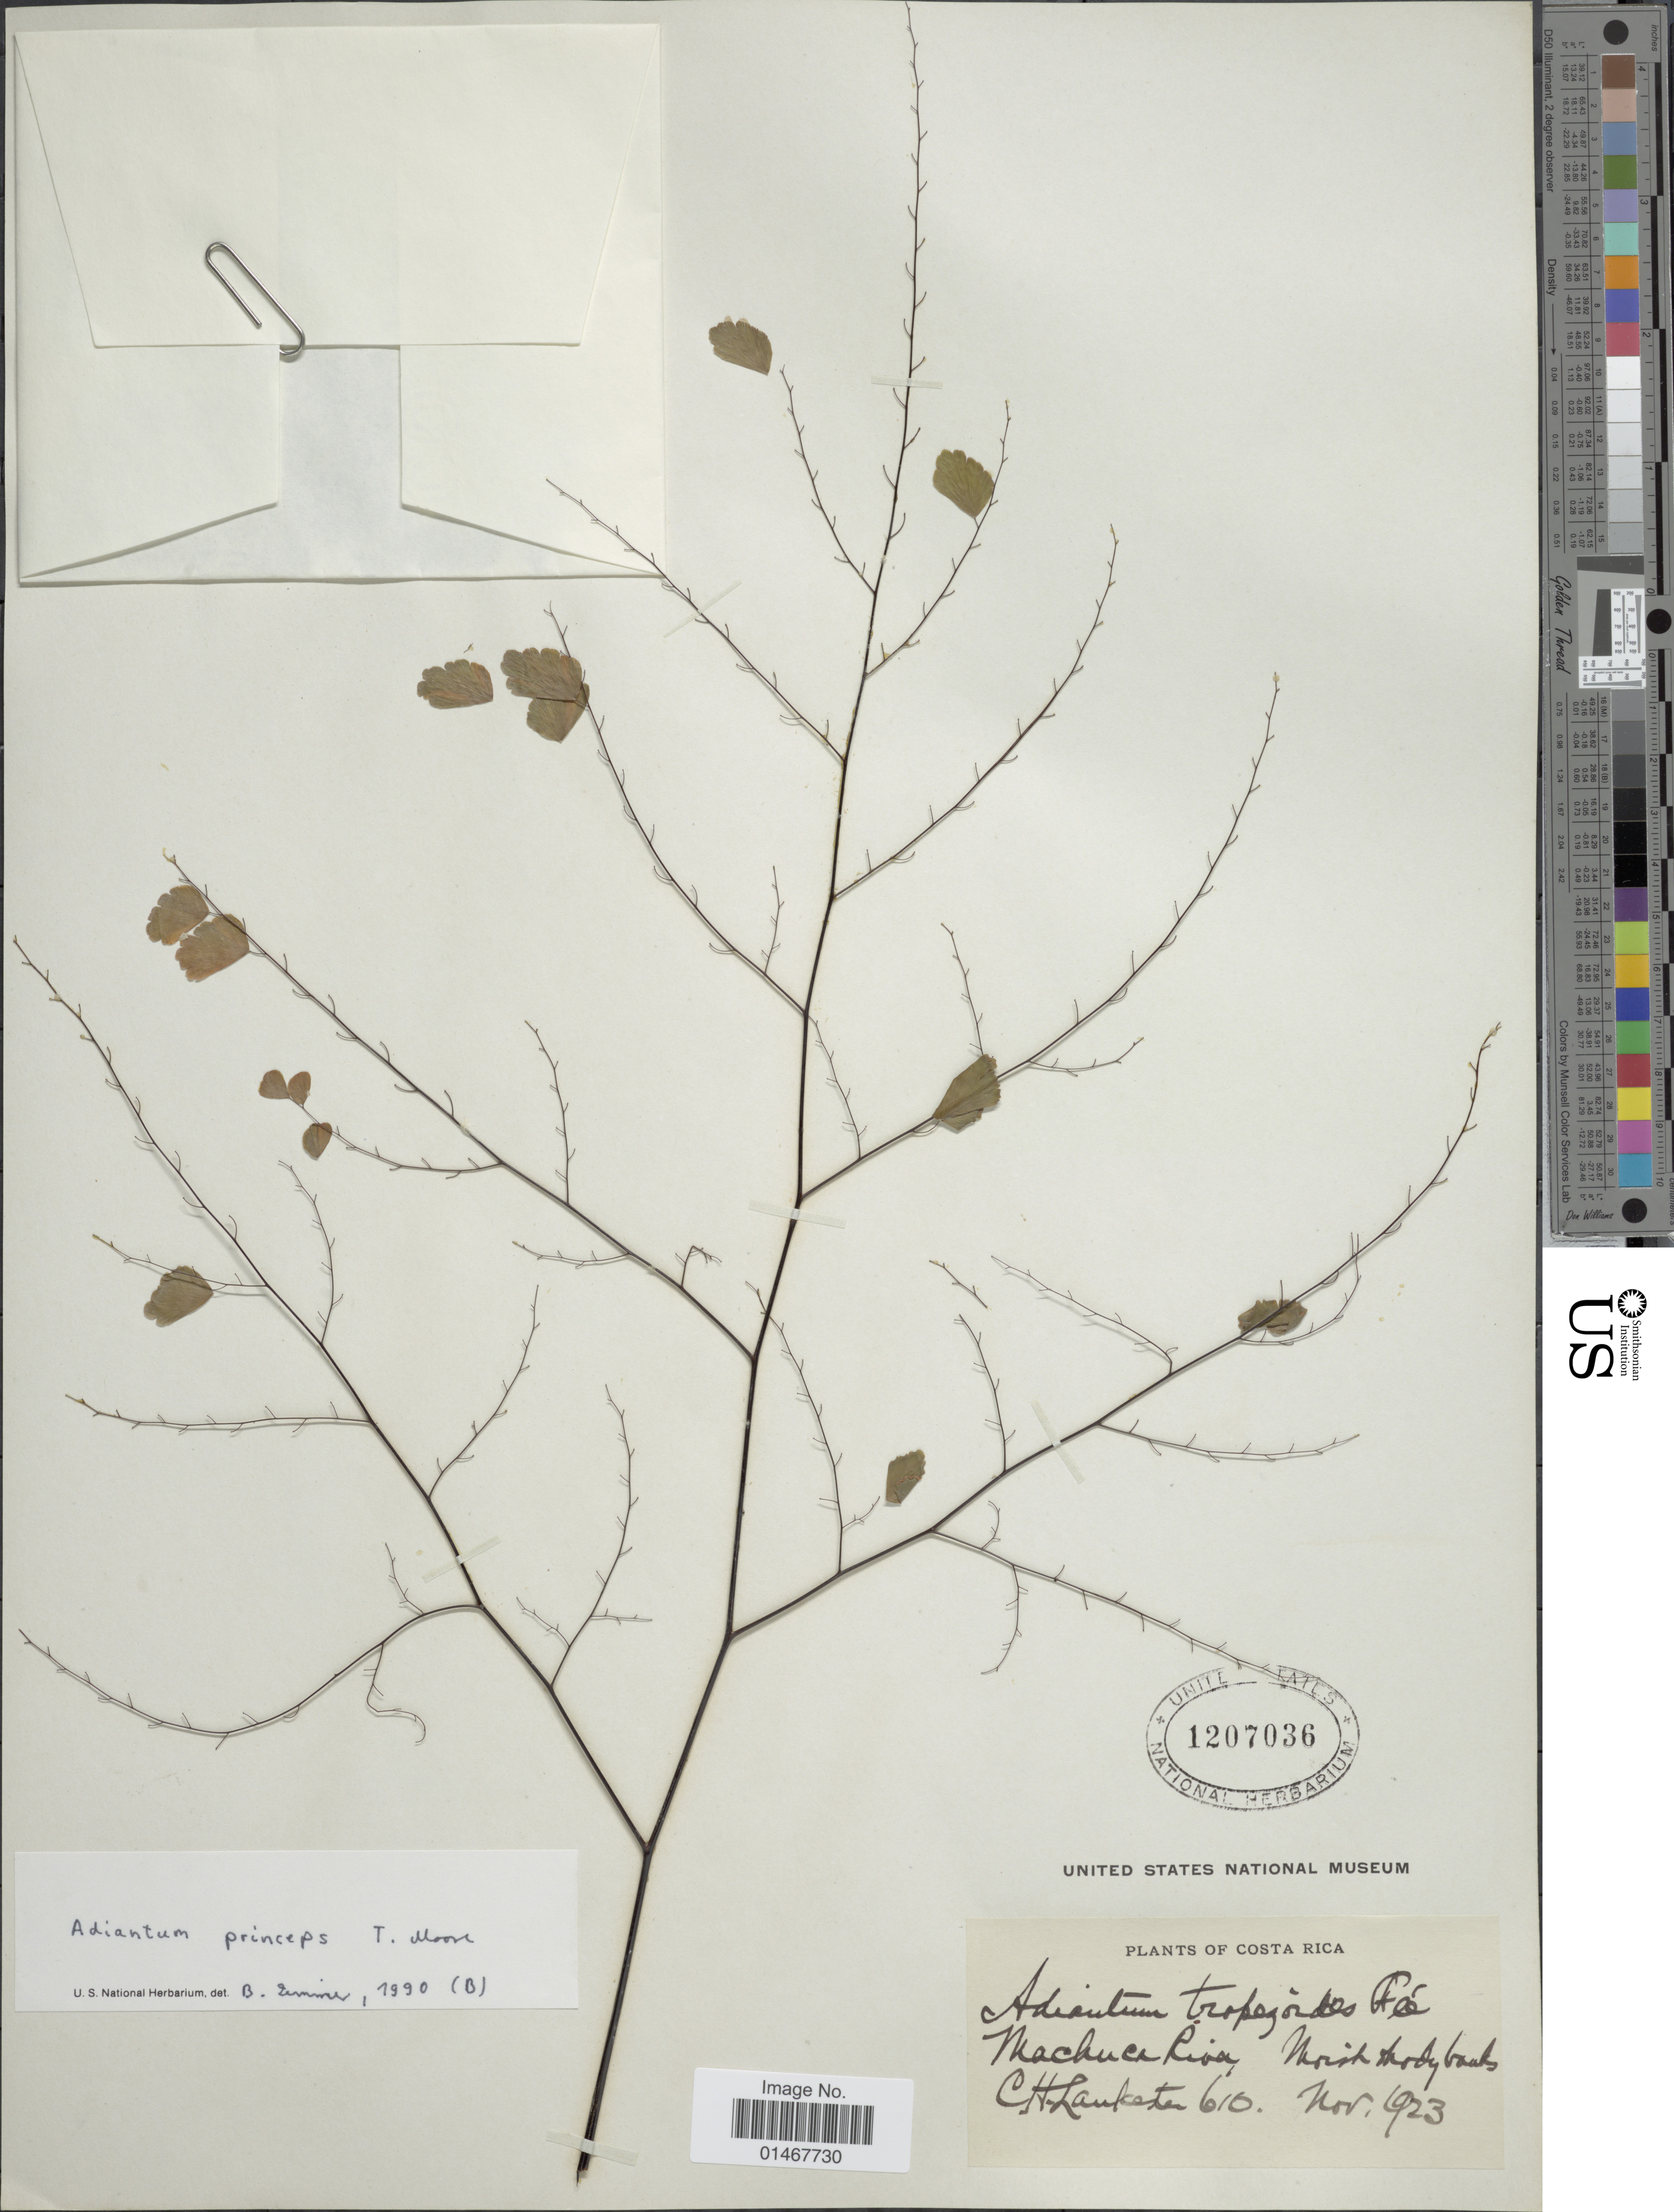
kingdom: Plantae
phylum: Tracheophyta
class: Polypodiopsida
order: Polypodiales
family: Pteridaceae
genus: Adiantum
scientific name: Adiantum princeps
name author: T. Moore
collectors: C. H. Lankester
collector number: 610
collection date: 1923-11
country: Costa Rica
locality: Machuca River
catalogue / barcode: US 120736